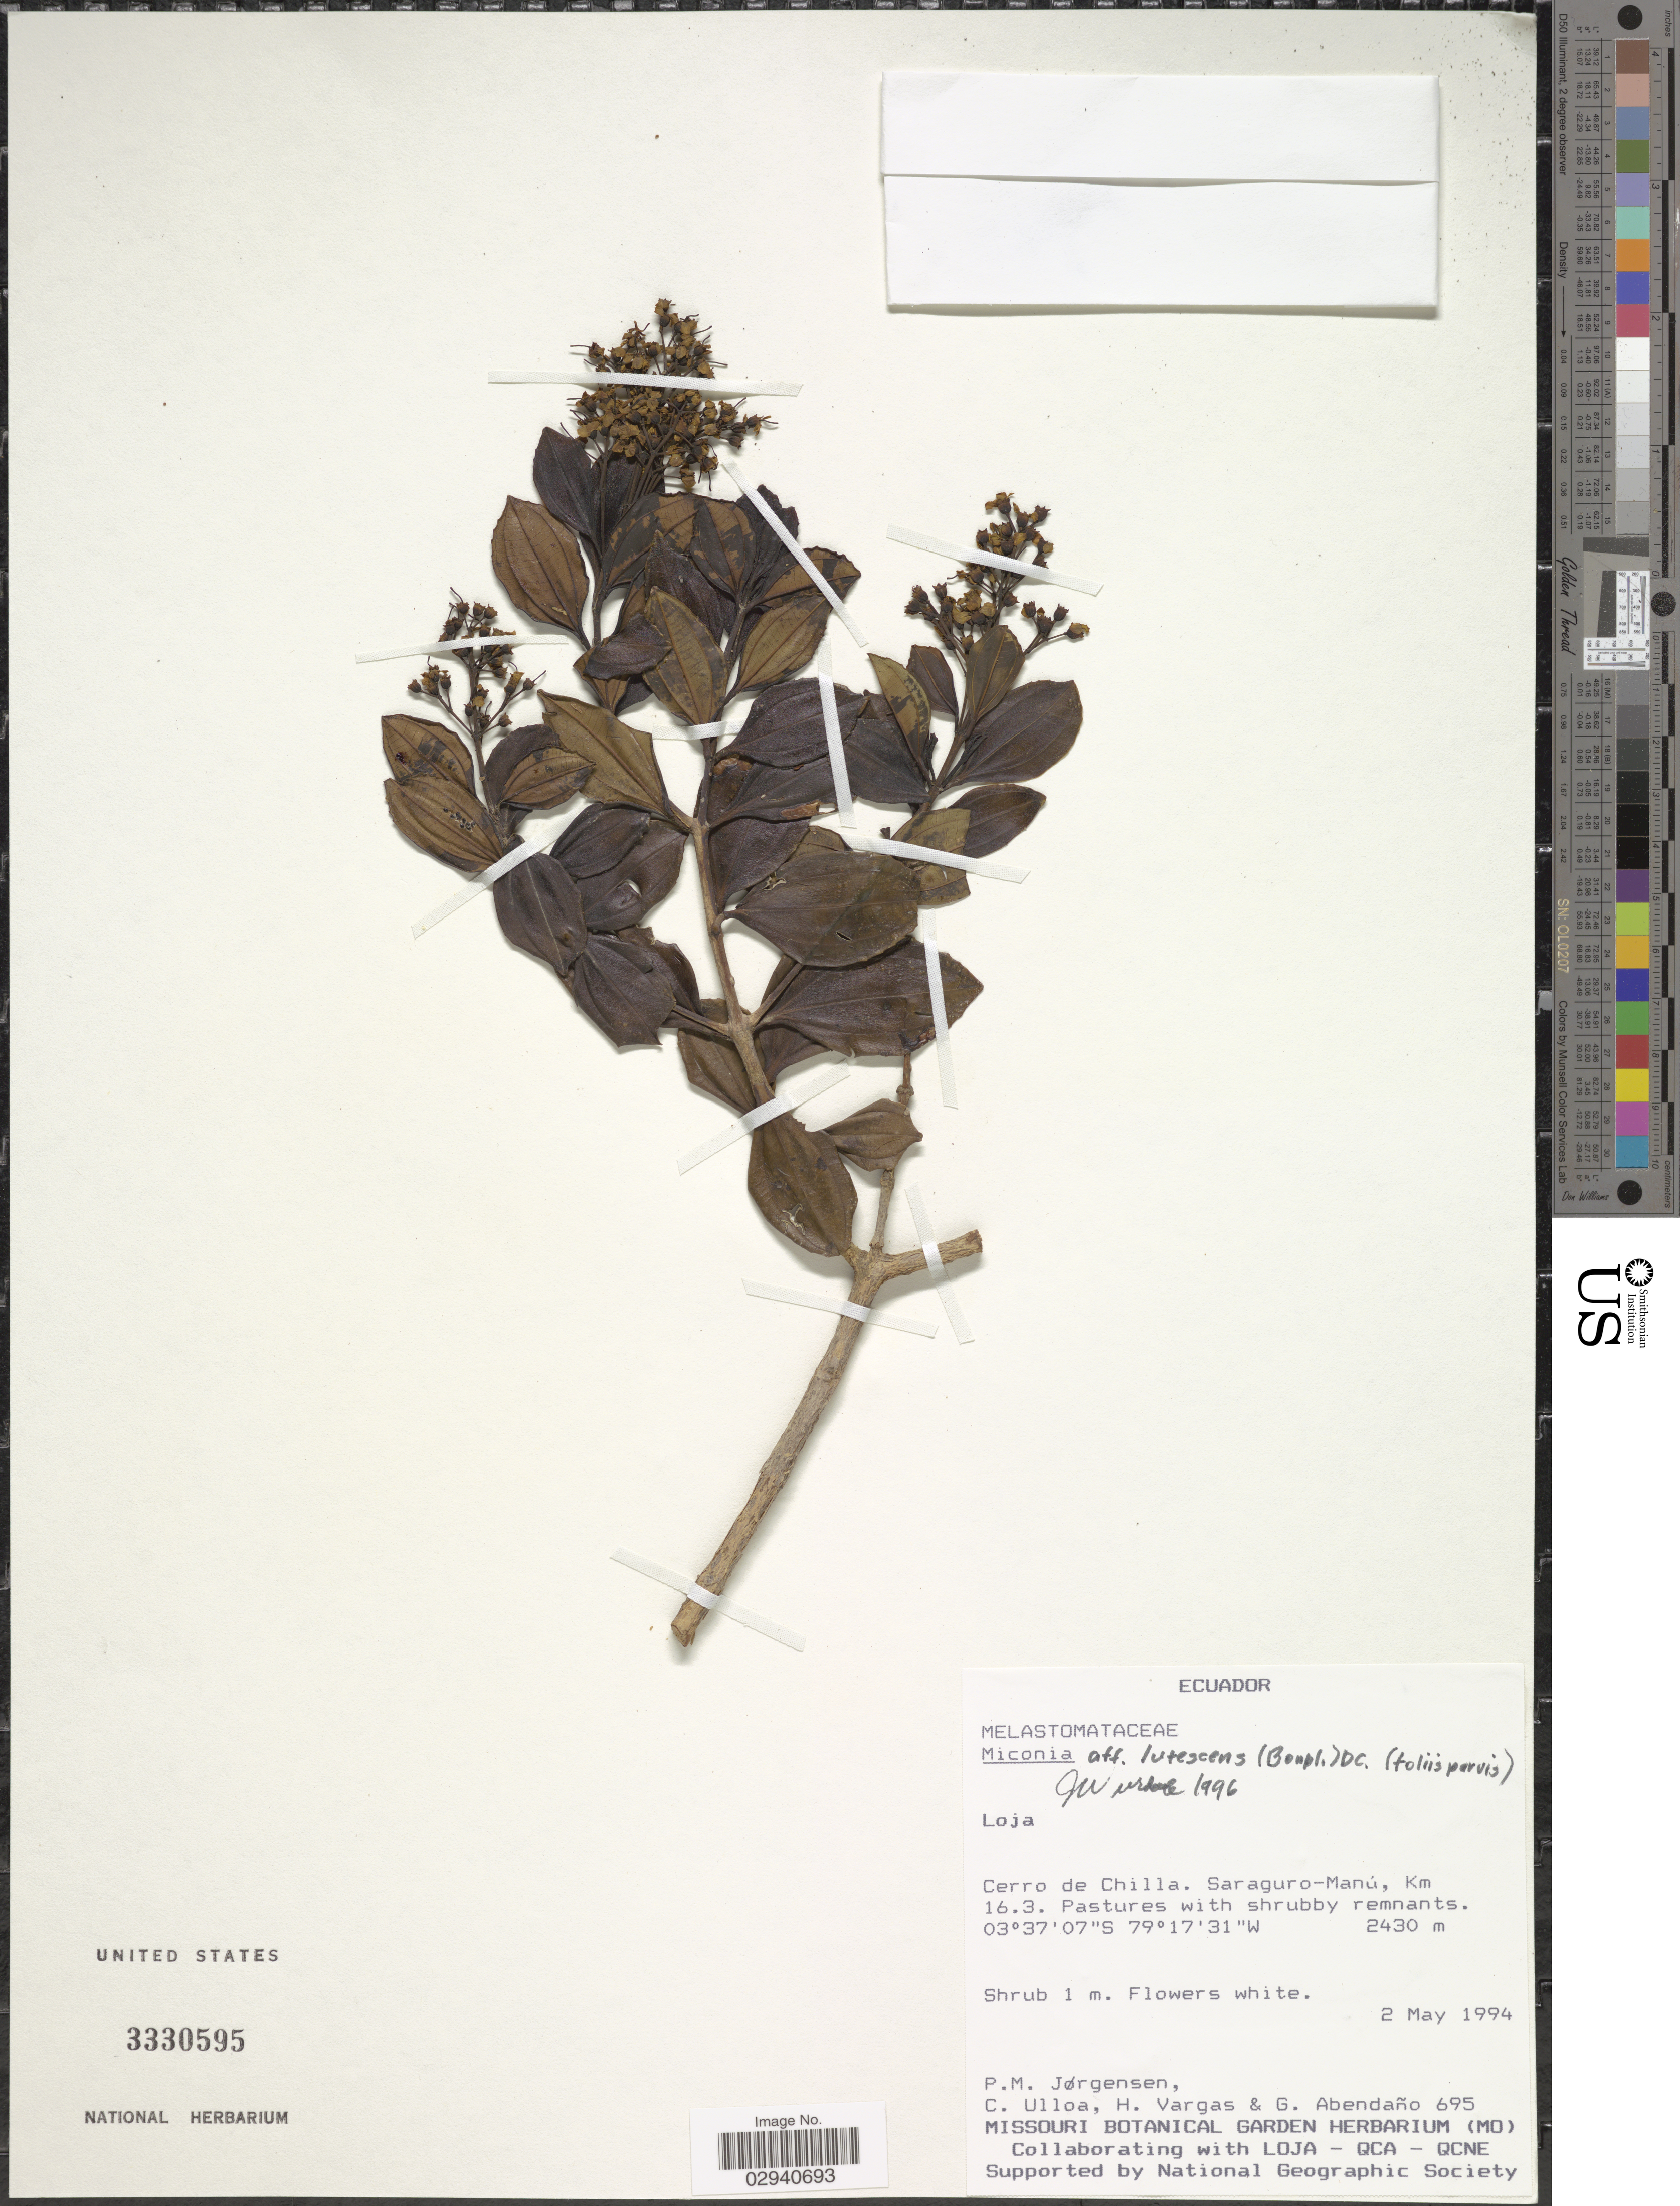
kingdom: Plantae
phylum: Tracheophyta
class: Magnoliopsida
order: Myrtales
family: Melastomataceae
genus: Miconia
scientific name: Miconia lutescens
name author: (Bonpl.) DC.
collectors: P. Jørgensen, C. Ulloa, H. Vargas & G. Abendaño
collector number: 695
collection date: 1994-05-02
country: Ecuador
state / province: Loja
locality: Cerro de Chilla. Saraguro-Manú, Km 16.3.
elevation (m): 2430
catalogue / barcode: US 3330595